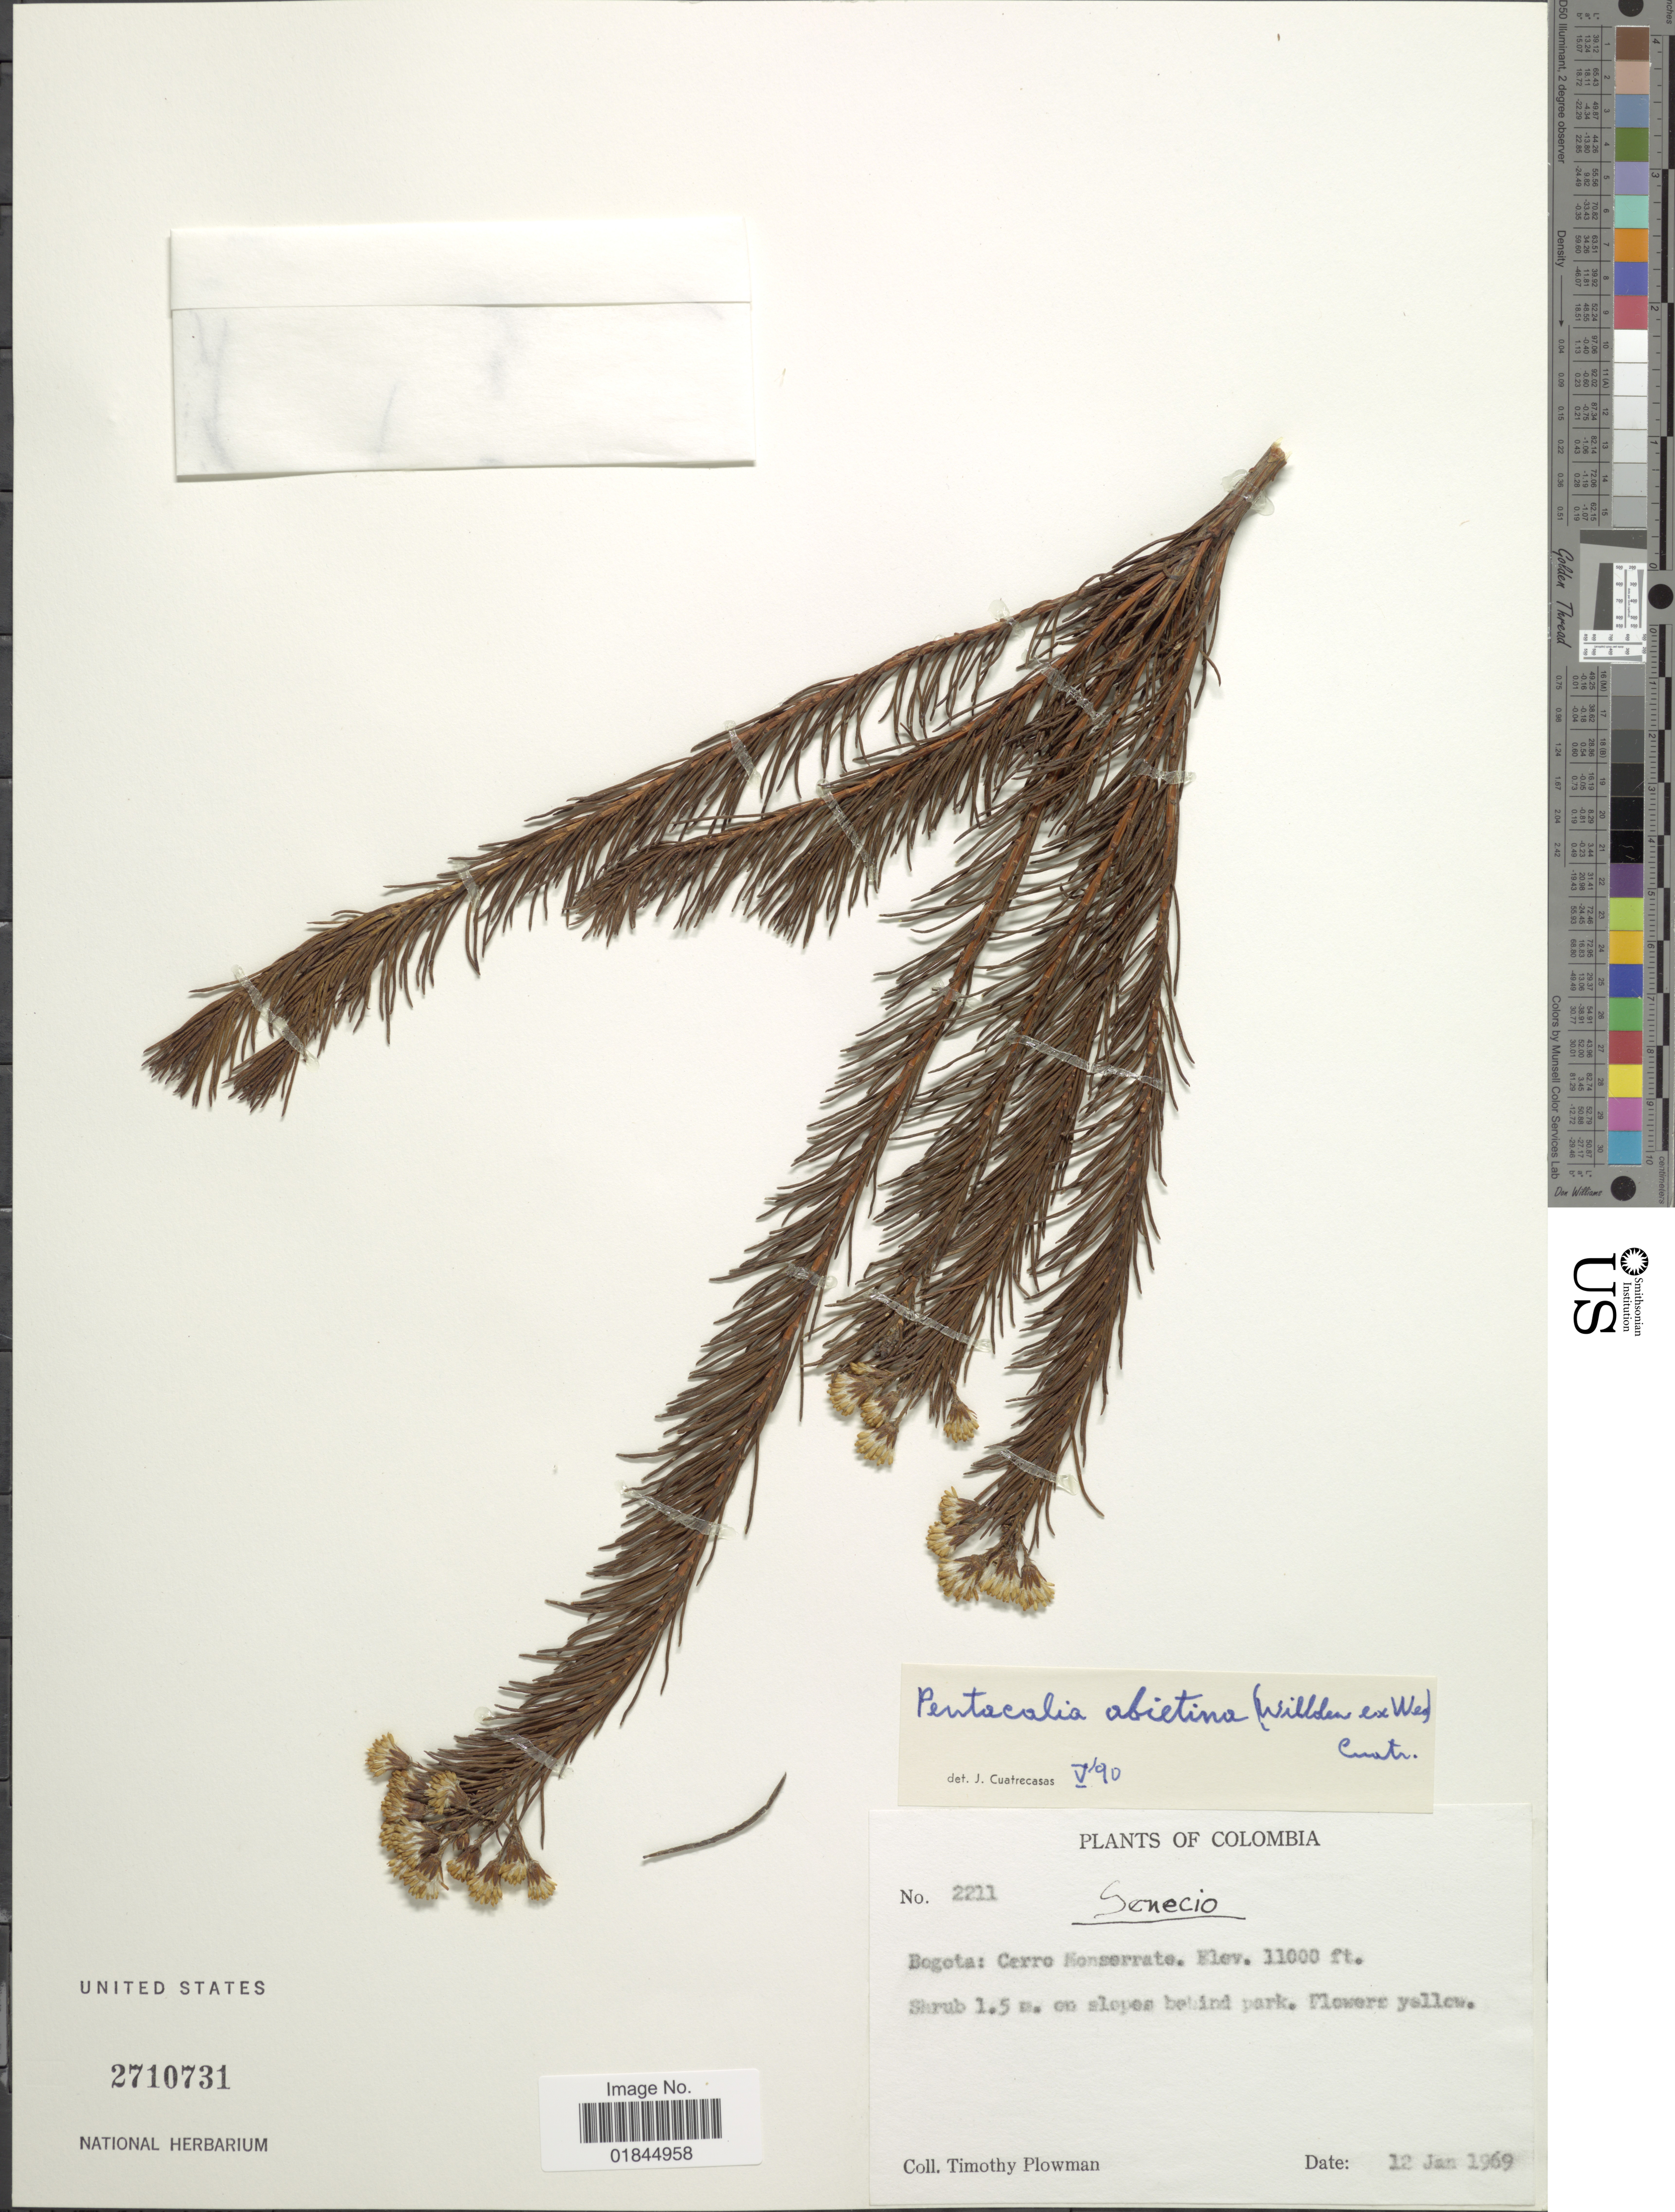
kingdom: Plantae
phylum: Tracheophyta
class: Magnoliopsida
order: Asterales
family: Asteraceae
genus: Pentacalia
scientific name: Pentacalia abietina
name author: (Willd. ex Wedd.) Cuatrec.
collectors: T. Plowman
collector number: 2211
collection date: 1969-01-12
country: Colombia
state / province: Bogota D.C.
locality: Cerro Monserrate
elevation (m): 3353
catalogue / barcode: US 2710731